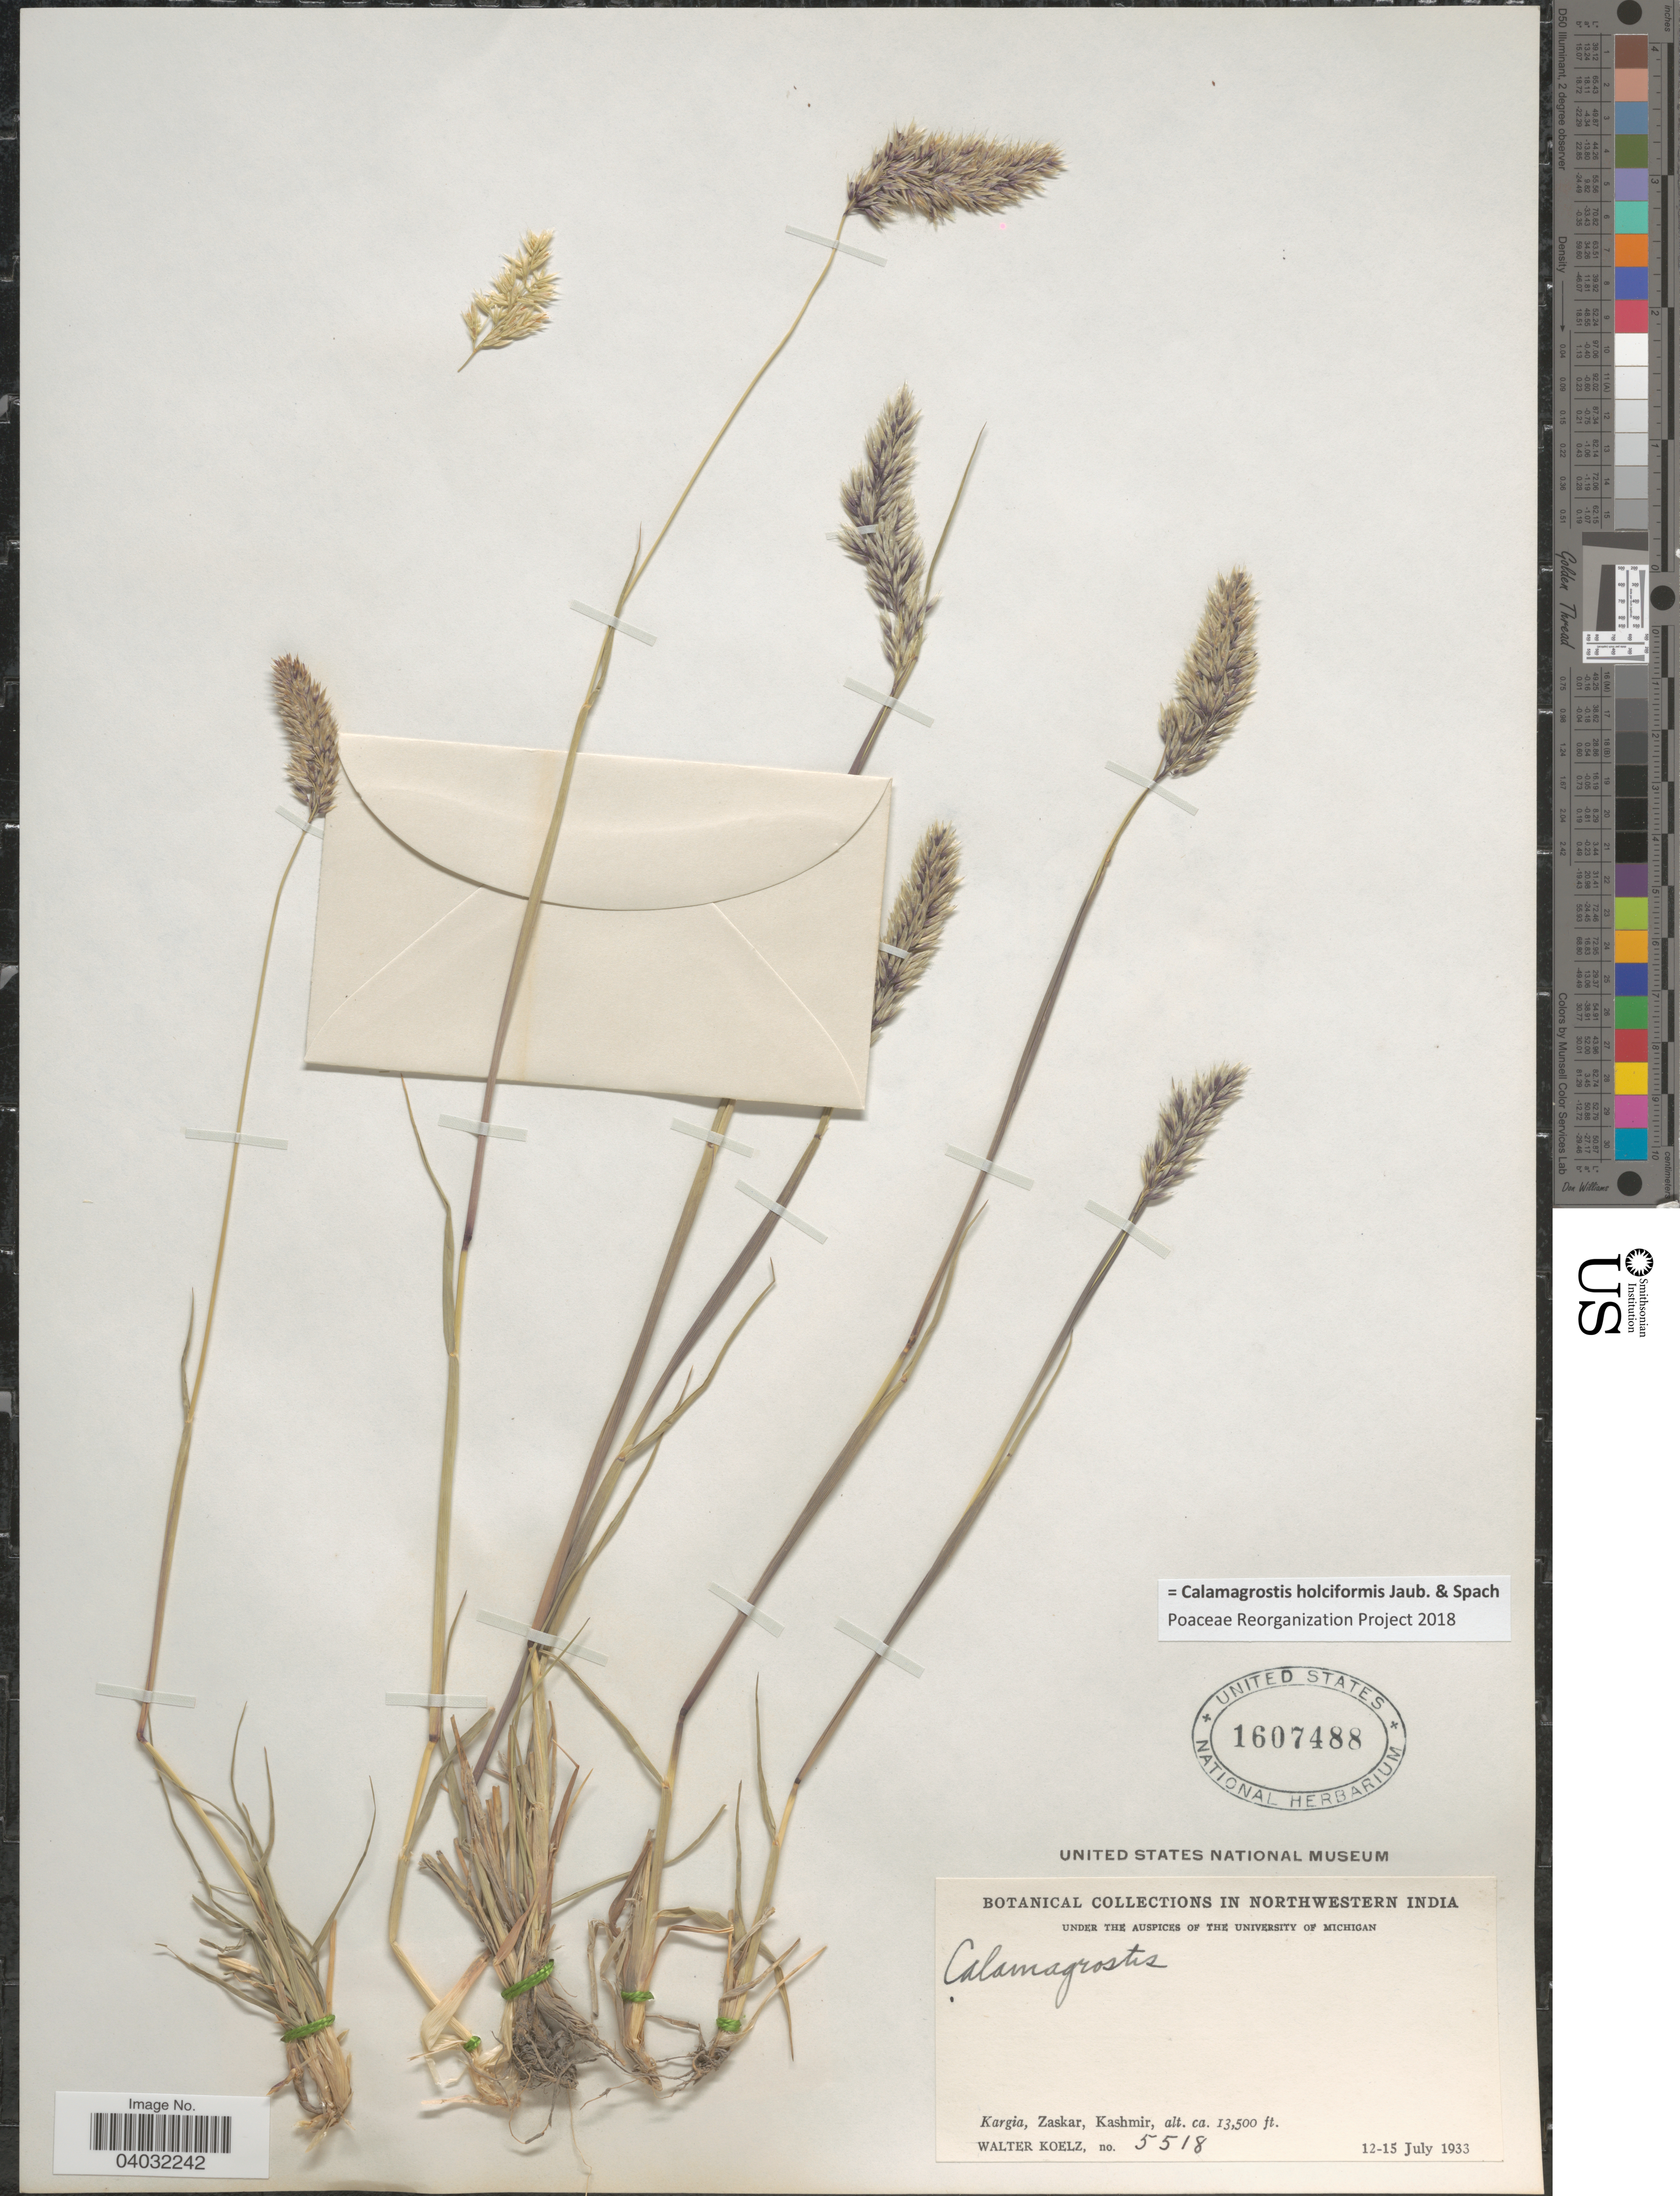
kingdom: Plantae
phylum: Tracheophyta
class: Liliopsida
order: Poales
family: Poaceae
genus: Calamagrostis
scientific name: Calamagrostis holciformis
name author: Jaub. & Spach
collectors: W. N. Koelz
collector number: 5518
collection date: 1933-07-12/1933-07-15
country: India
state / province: Jammu and Kashmir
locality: Northwestern India. Kargia, Zaskar, Kashmir.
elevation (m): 4115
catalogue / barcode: US 1607488